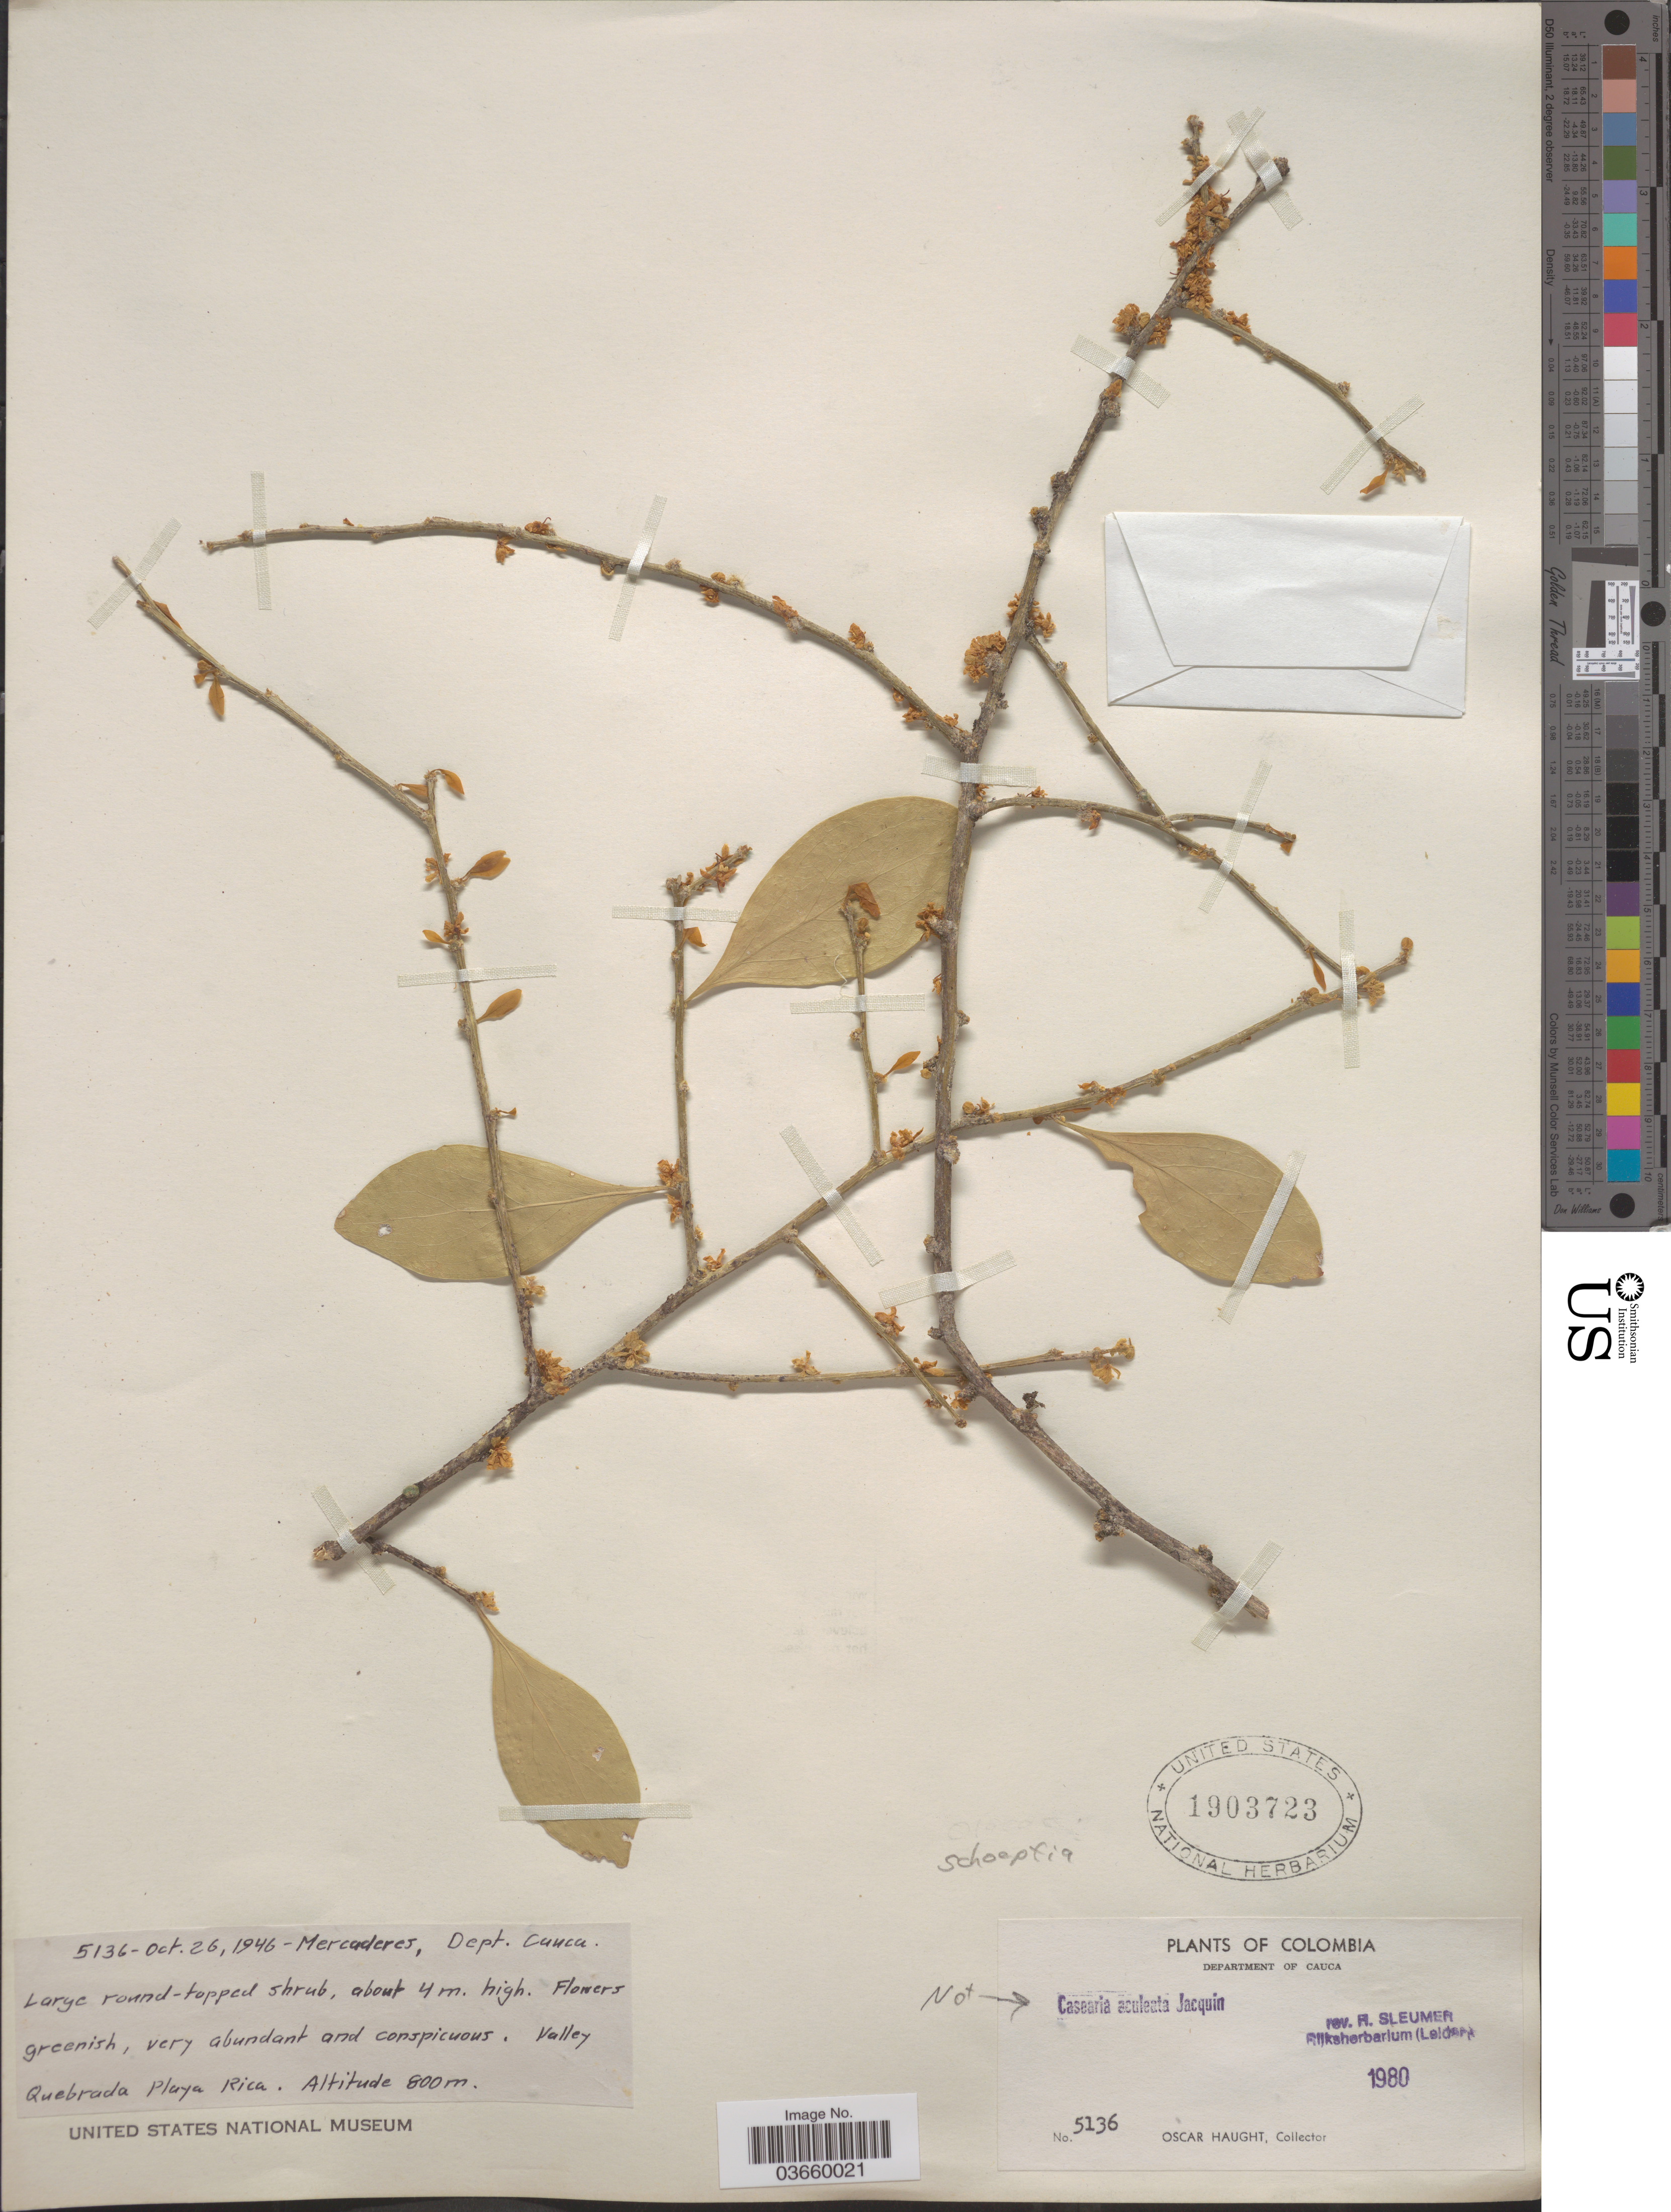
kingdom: Plantae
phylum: Tracheophyta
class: Magnoliopsida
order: Santalales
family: Schoepfiaceae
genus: Schoepfia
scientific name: Schoepfia sp.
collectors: O. Haught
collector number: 5136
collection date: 1946-10-26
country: Colombia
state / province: Cauca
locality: Mercaderes, Dept. Cauca. Valley Quebrada Playa Rica.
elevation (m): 800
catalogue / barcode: US 1903723